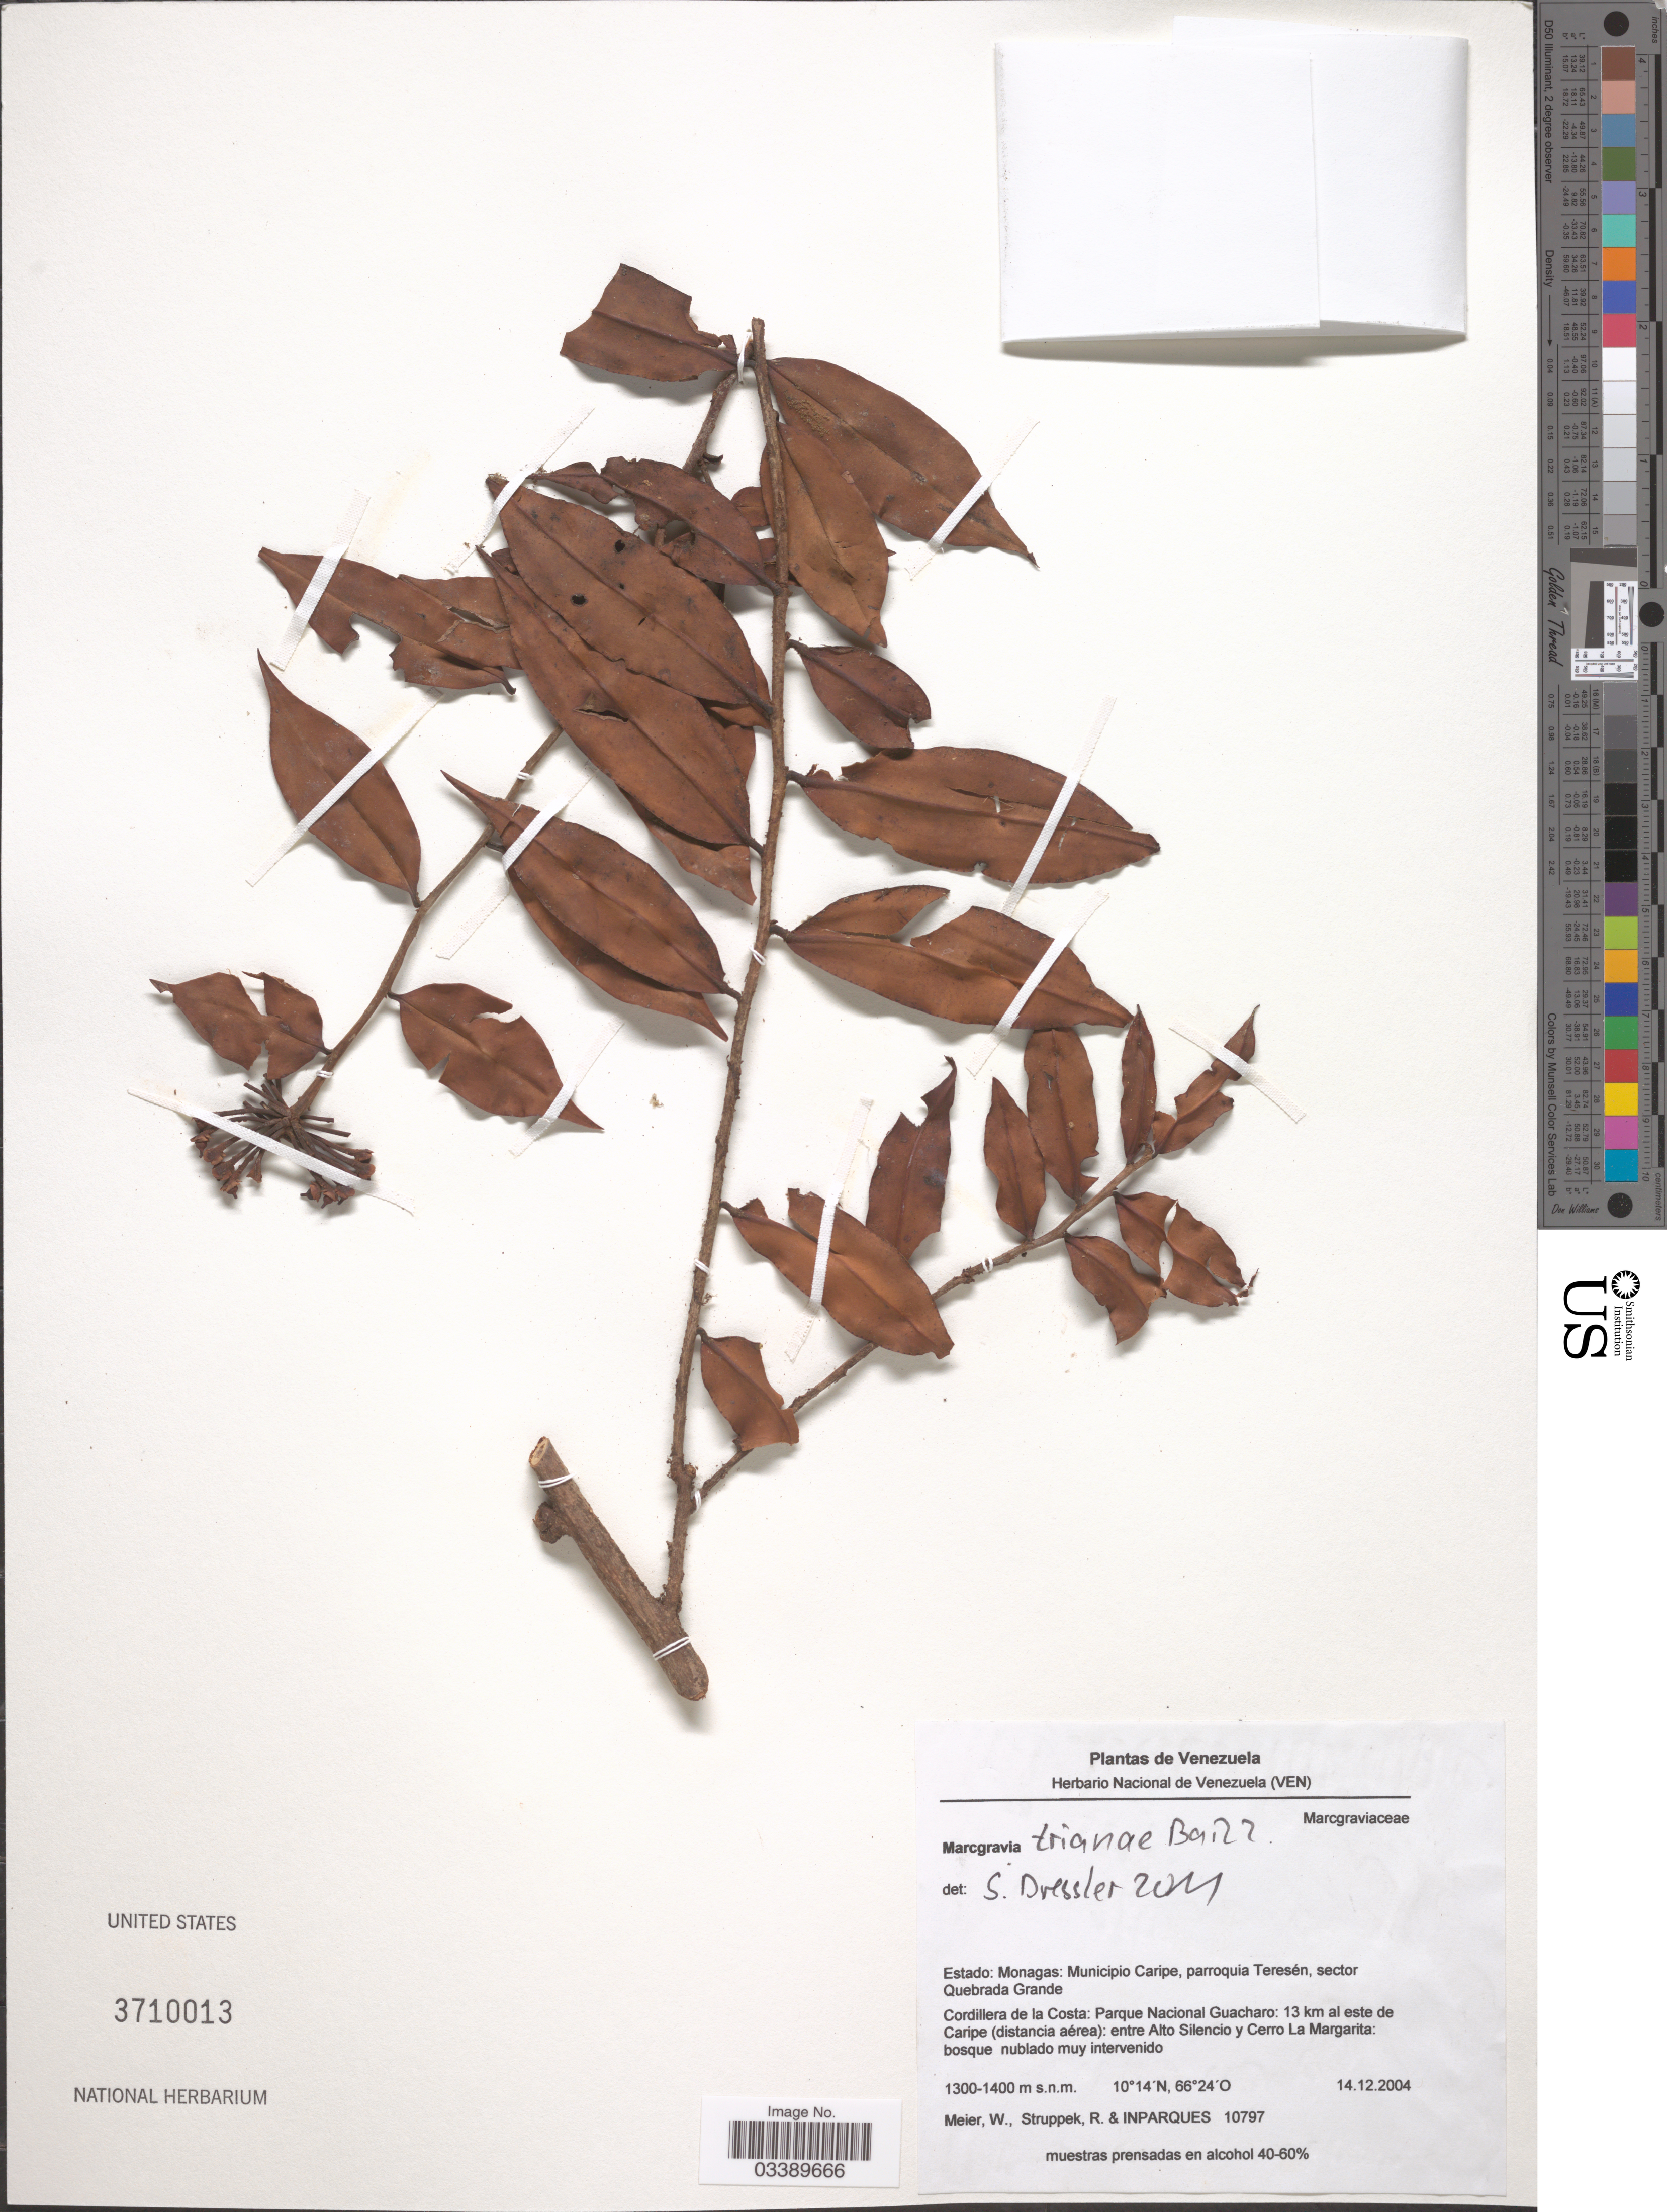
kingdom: Plantae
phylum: Tracheophyta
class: Magnoliopsida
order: Ericales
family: Marcgraviaceae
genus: Marcgravia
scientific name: Marcgravia trianae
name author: Baill.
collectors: W. Meier, R. Struppek & Inparques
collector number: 10797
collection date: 2004-12-14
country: Venezuela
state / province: Monagas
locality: Municipio Caripe, parroquia Teresén, sector Quebrada Grande. Cordillera de la Costa: Parque Nacional Guacharo: 13 km al este de Caripe (distancia aérea): entre Alto Silencio y Cerro La Margarita.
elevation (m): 1300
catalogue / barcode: US 3710013